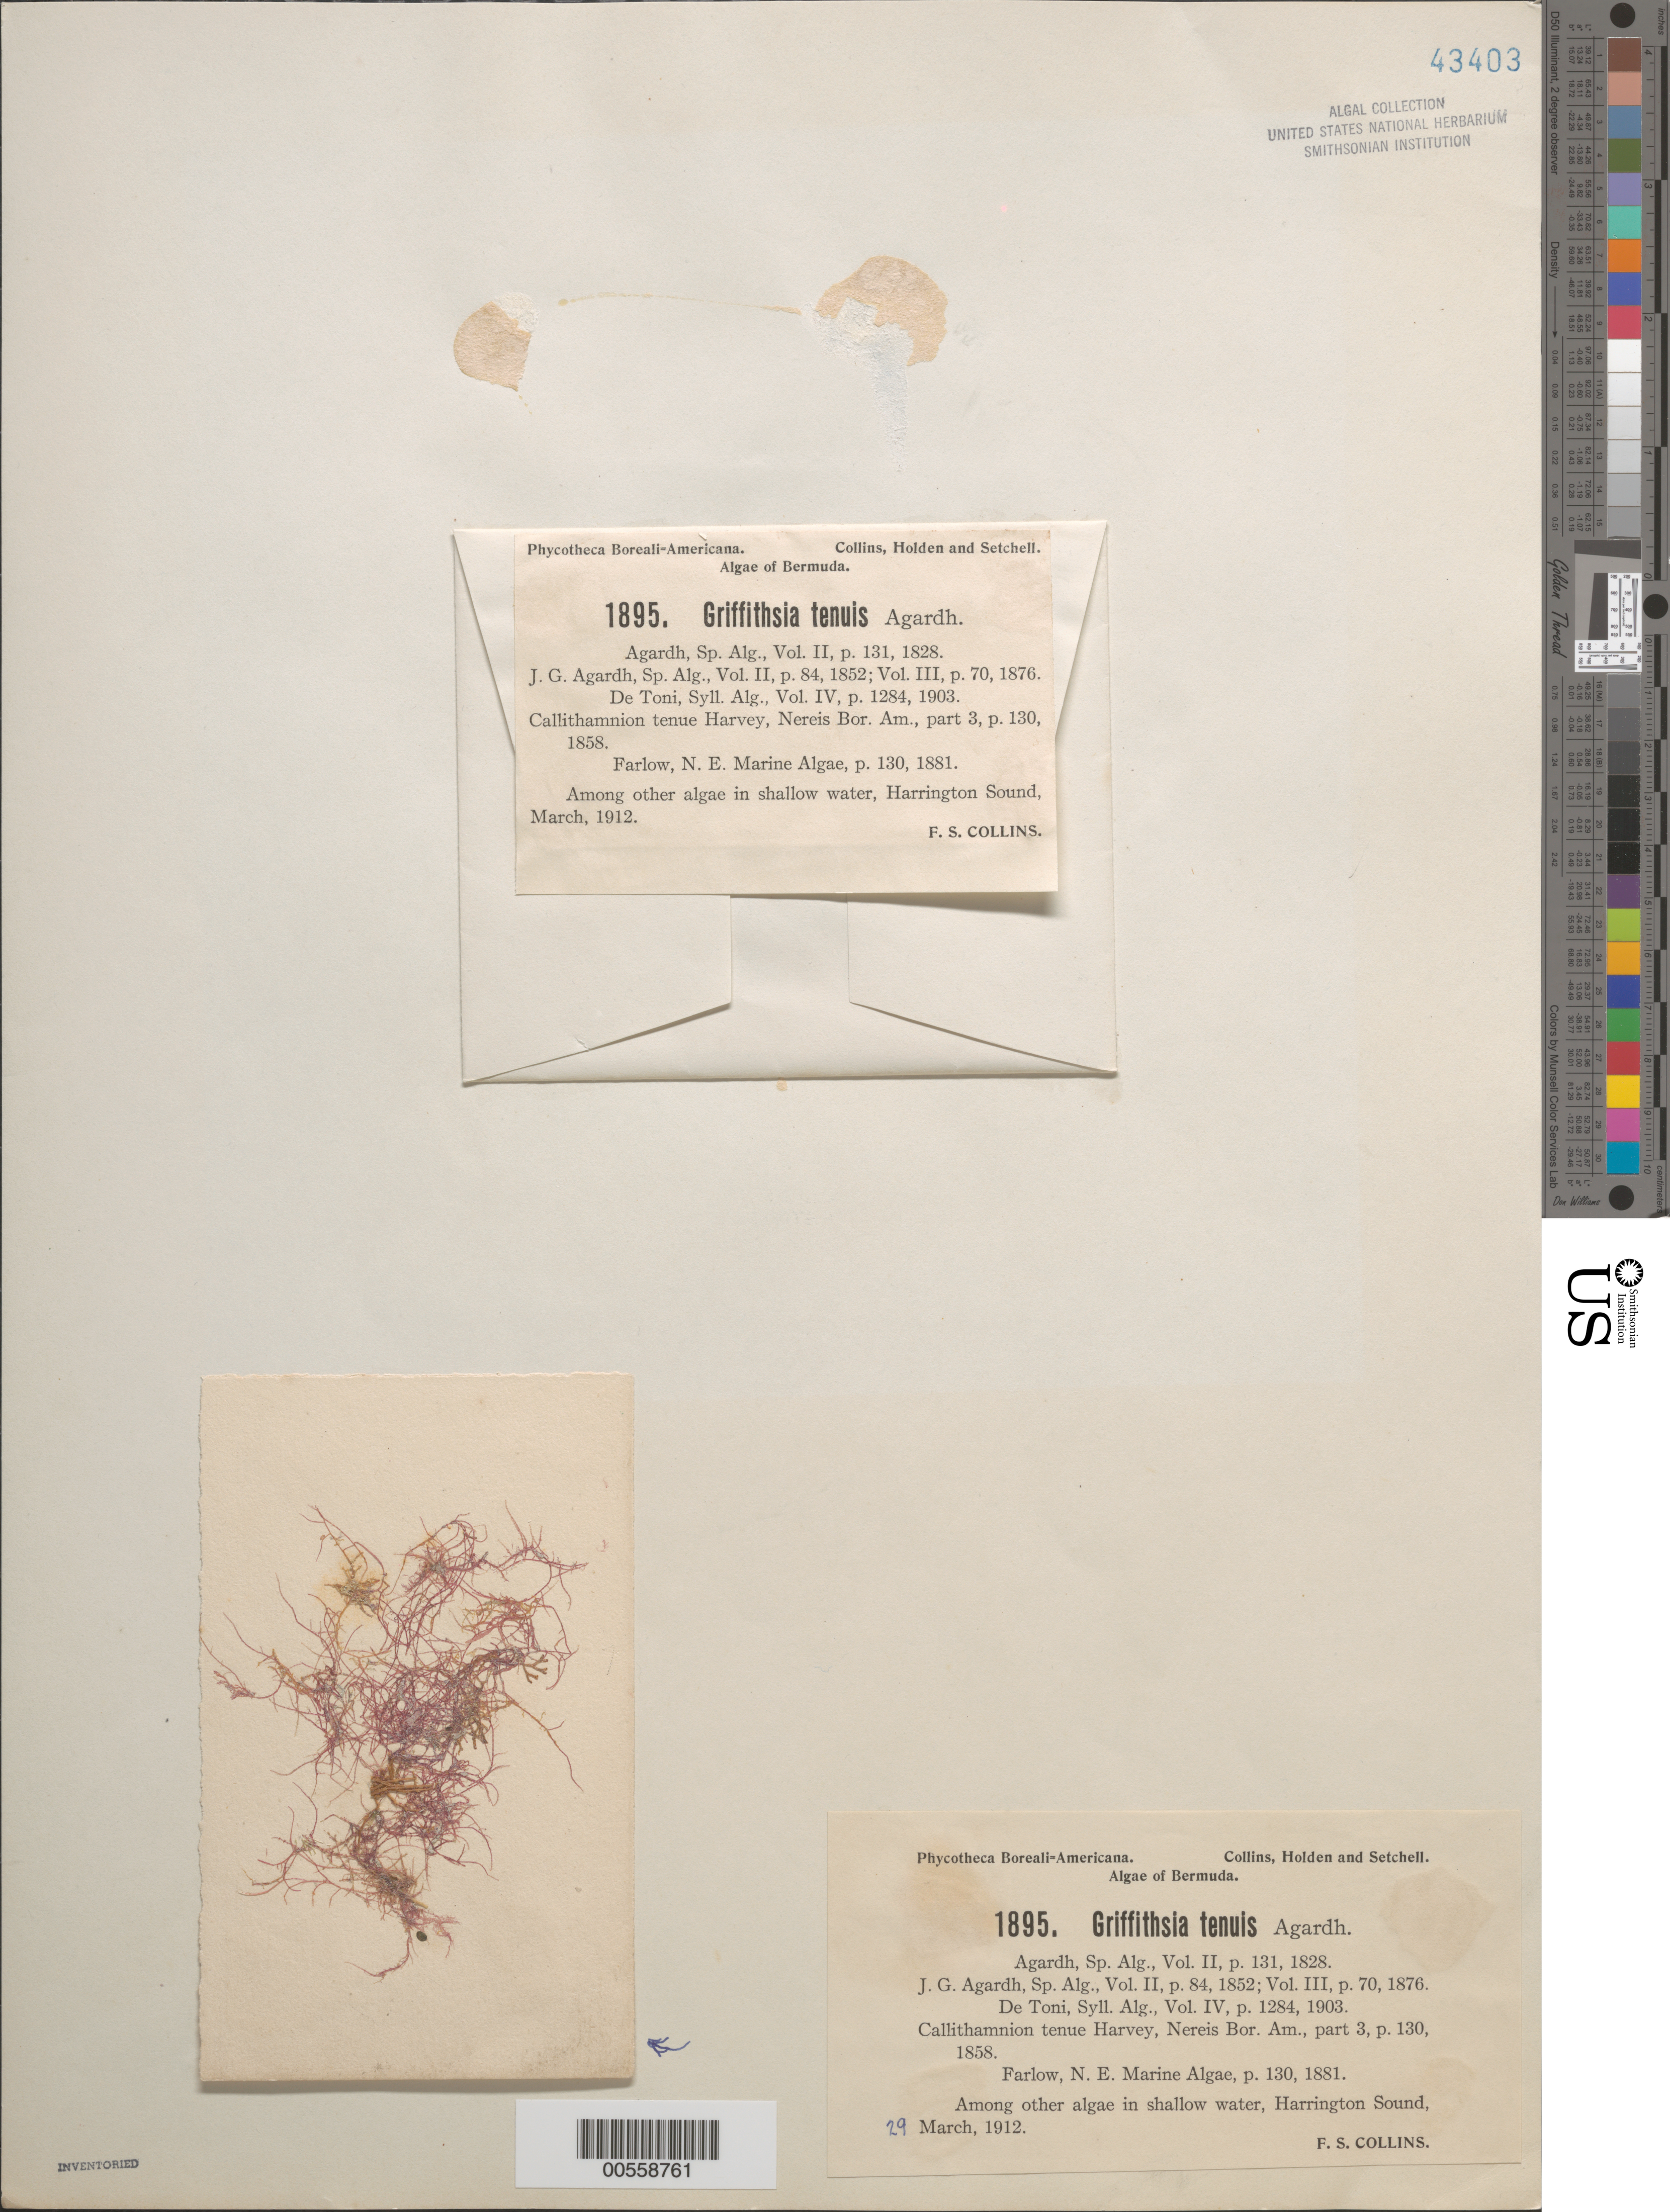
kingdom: Plantae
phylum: Rhodophyta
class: Florideophyceae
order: Ceramiales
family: Wrangeliaceae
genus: Anotrichium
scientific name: Anotrichium tenue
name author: (C. Agardh) Nägeli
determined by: Algae name updating Project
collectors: F. Collins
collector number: PB-A 1895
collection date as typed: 29 Mar 1912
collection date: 1912-03-29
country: Bermuda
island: Bermuda Island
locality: Harrington Sound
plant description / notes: Collins, Holden & Setchell, Phycotheca Boreali-Americana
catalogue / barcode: US 43403